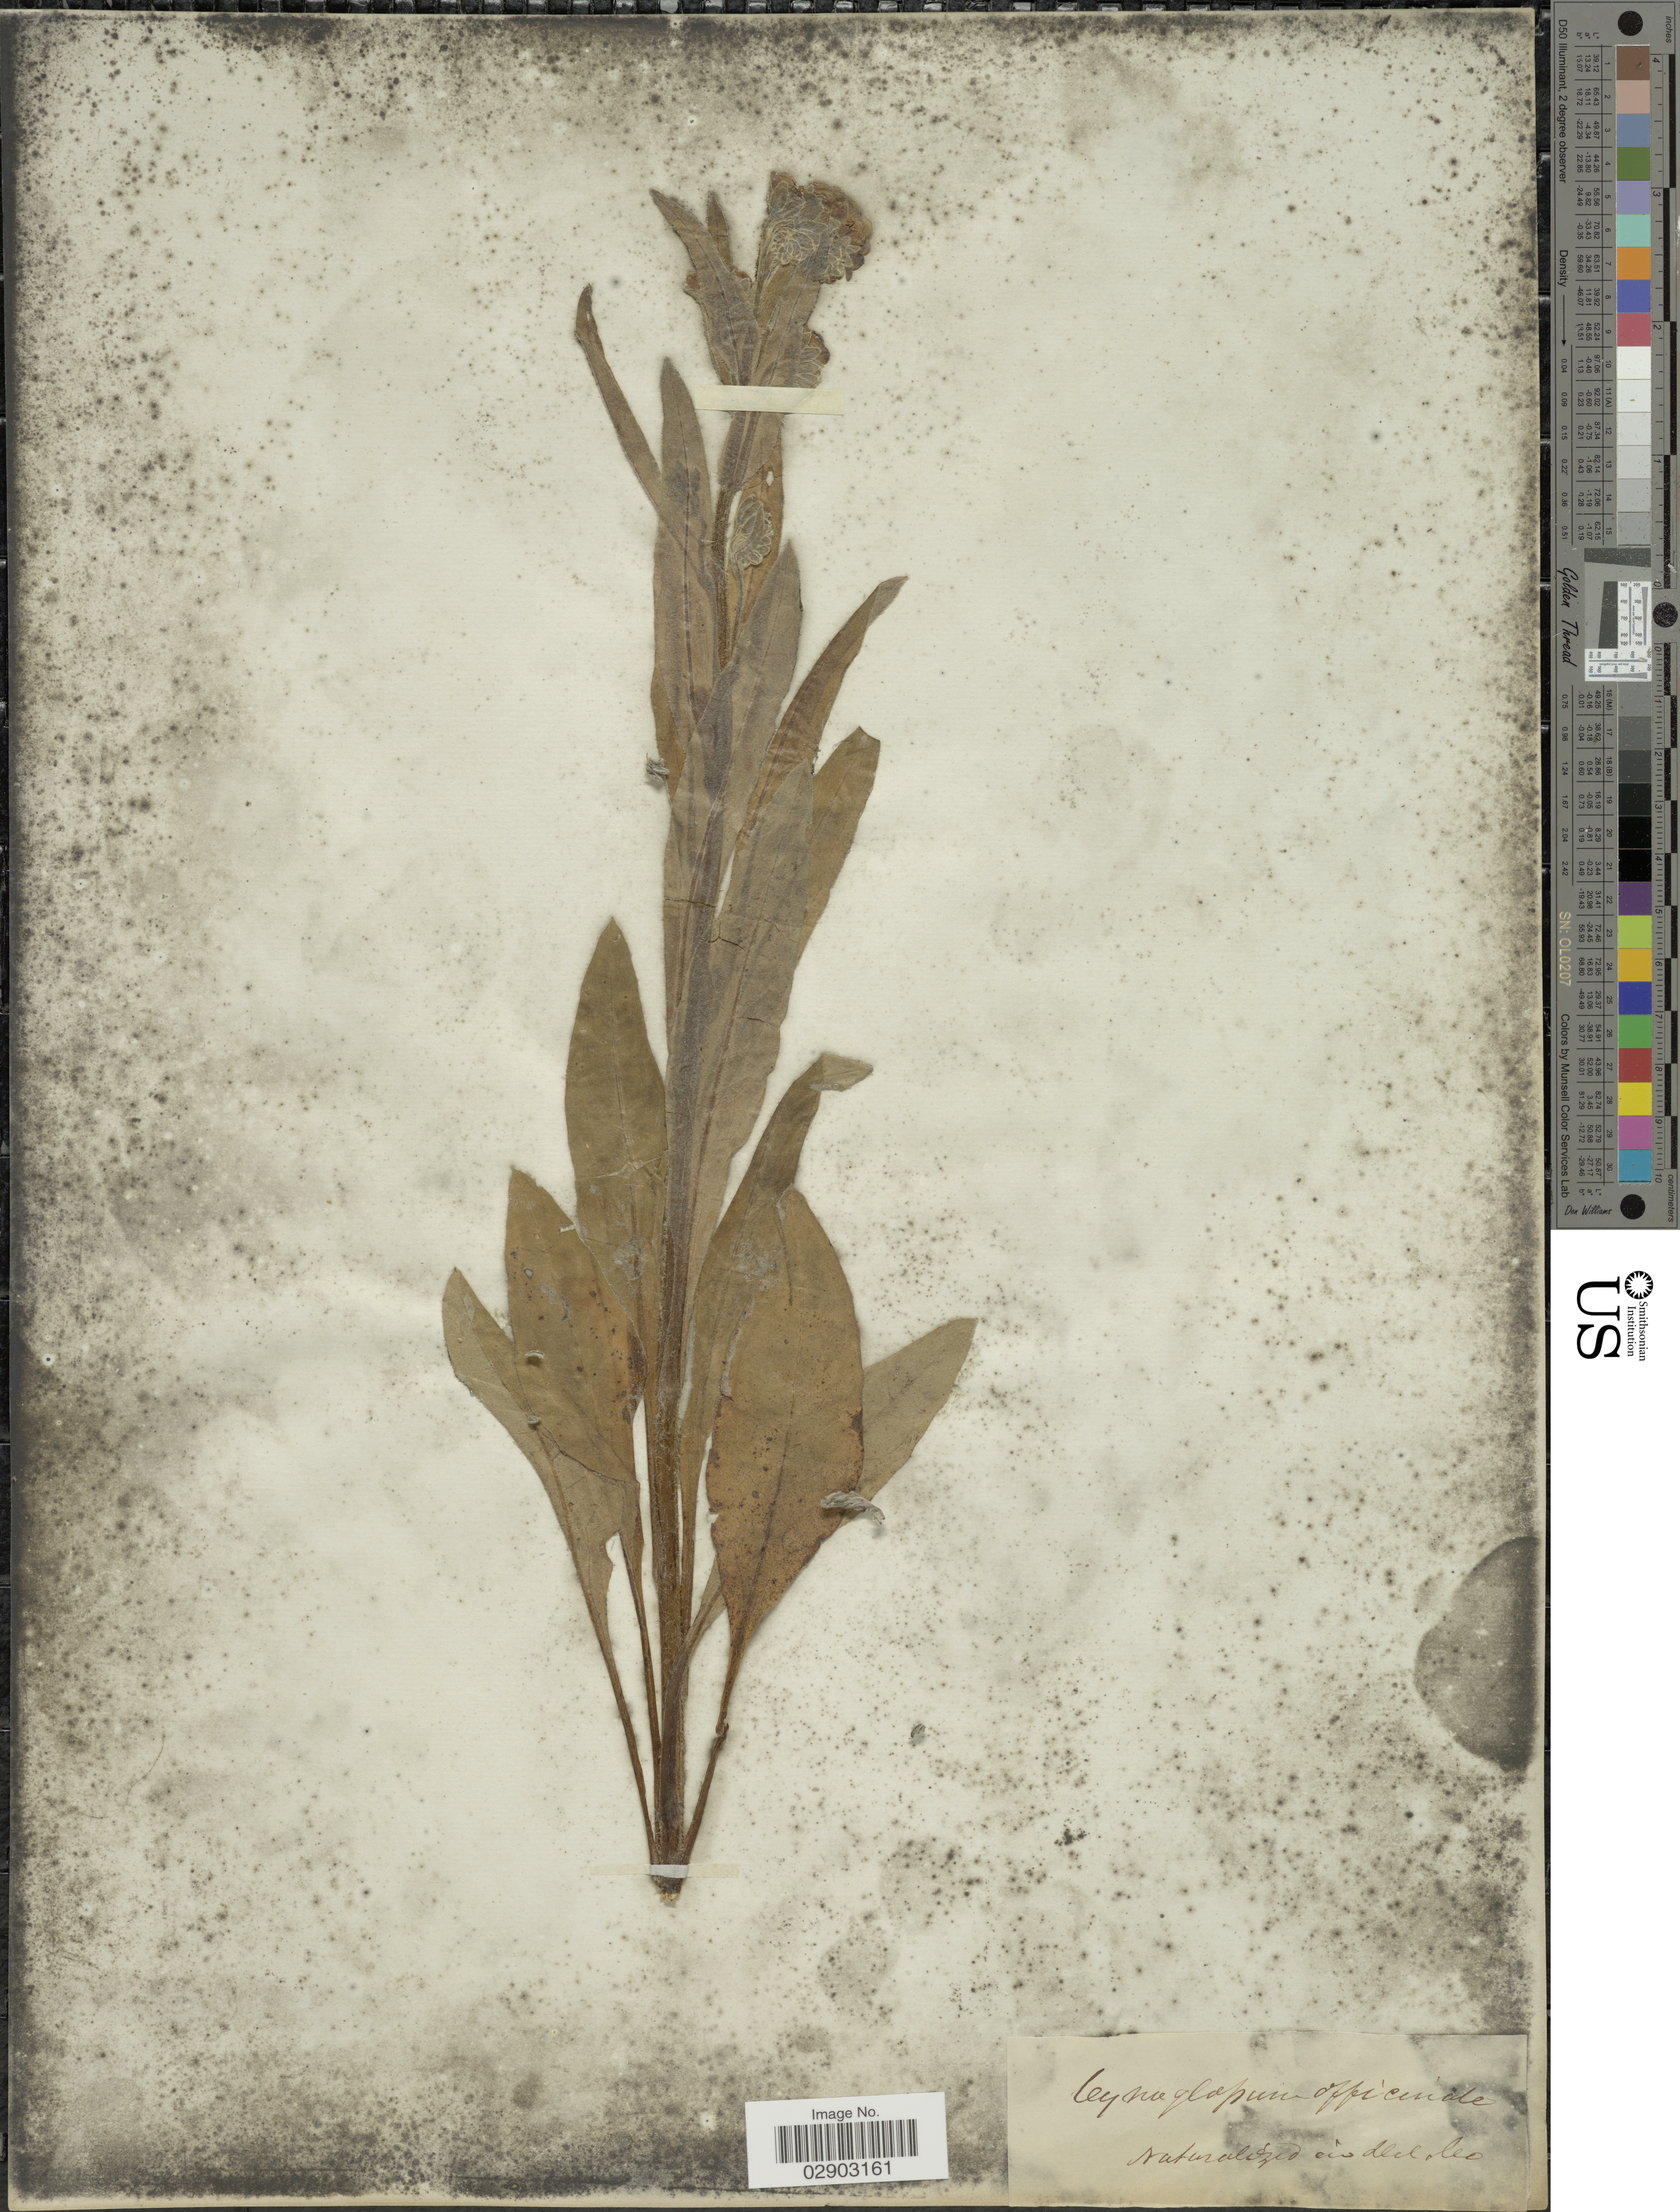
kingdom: Plantae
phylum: Tracheophyta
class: Magnoliopsida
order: Boraginales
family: Boraginaceae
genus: Cynoglossum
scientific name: Cynoglossum officinale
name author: L.